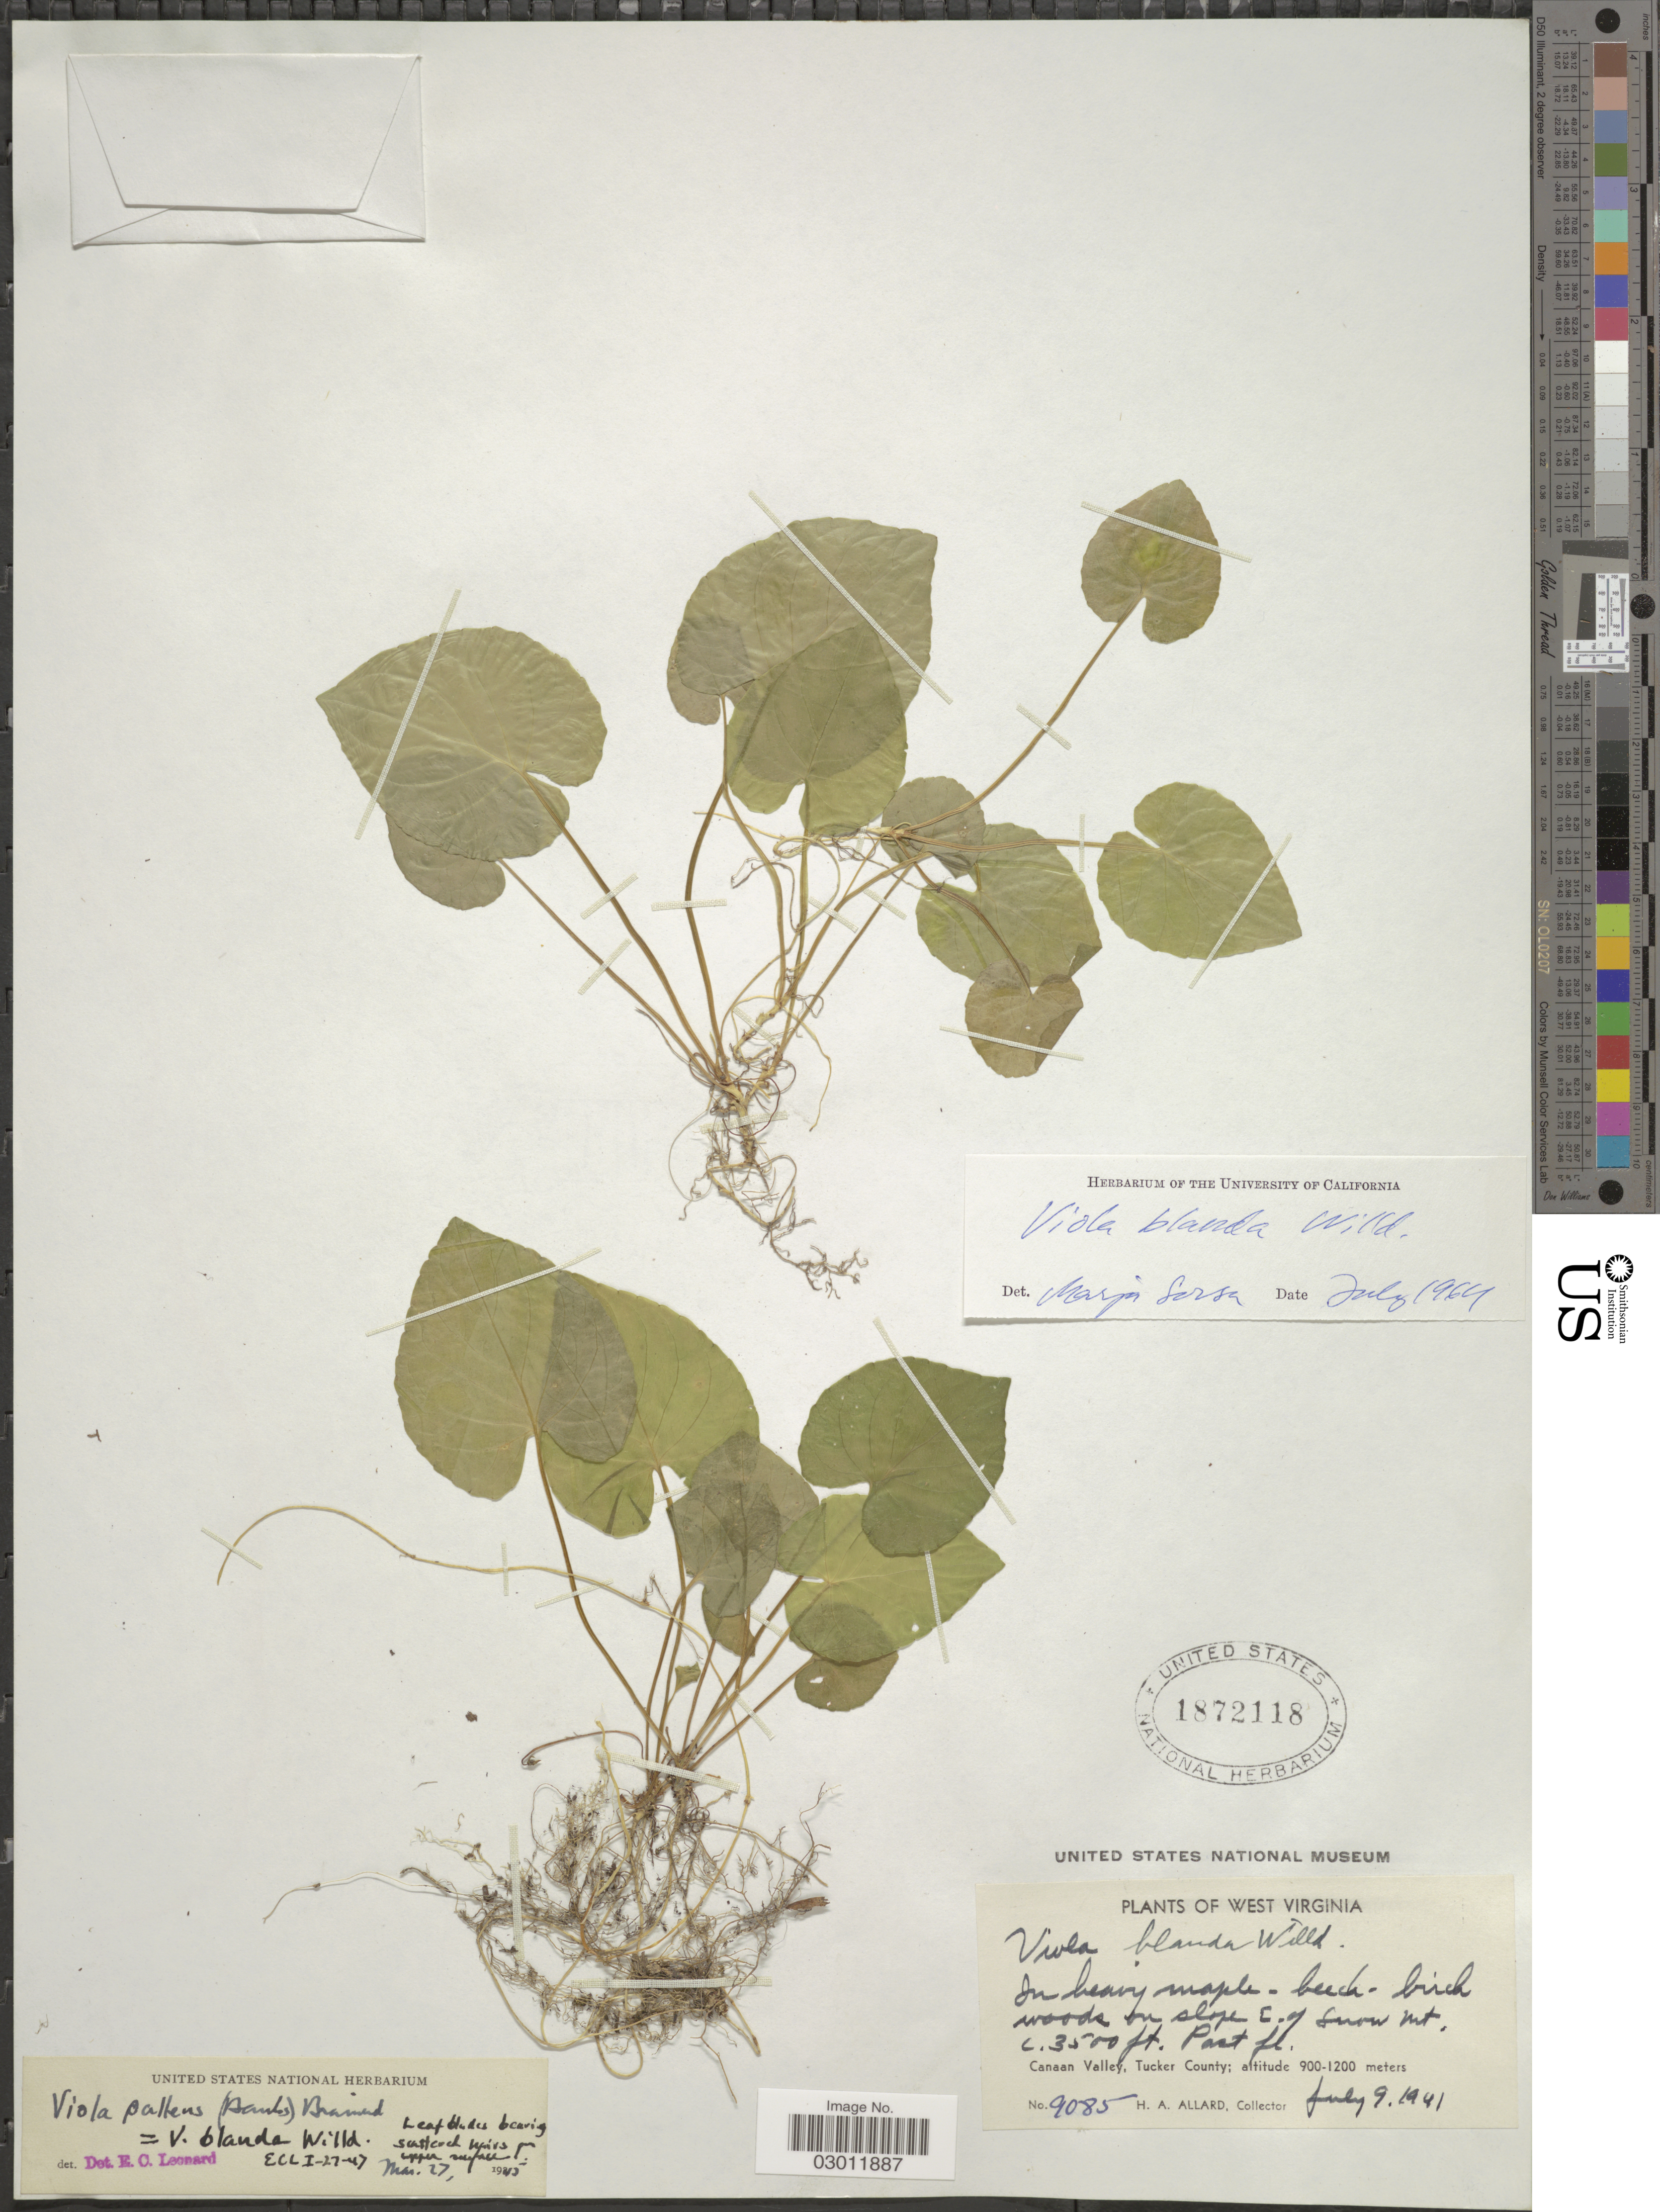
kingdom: Plantae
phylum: Tracheophyta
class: Magnoliopsida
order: Malpighiales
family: Violaceae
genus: Viola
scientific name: Viola blanda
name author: Willd.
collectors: H. A. Allard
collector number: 9085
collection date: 1941-07-09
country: United States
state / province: West Virginia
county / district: Tucker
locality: Birch woods on slope E-of Snow Mt. Canaan Valley, Tucker County.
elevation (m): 1067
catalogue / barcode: US 1872118